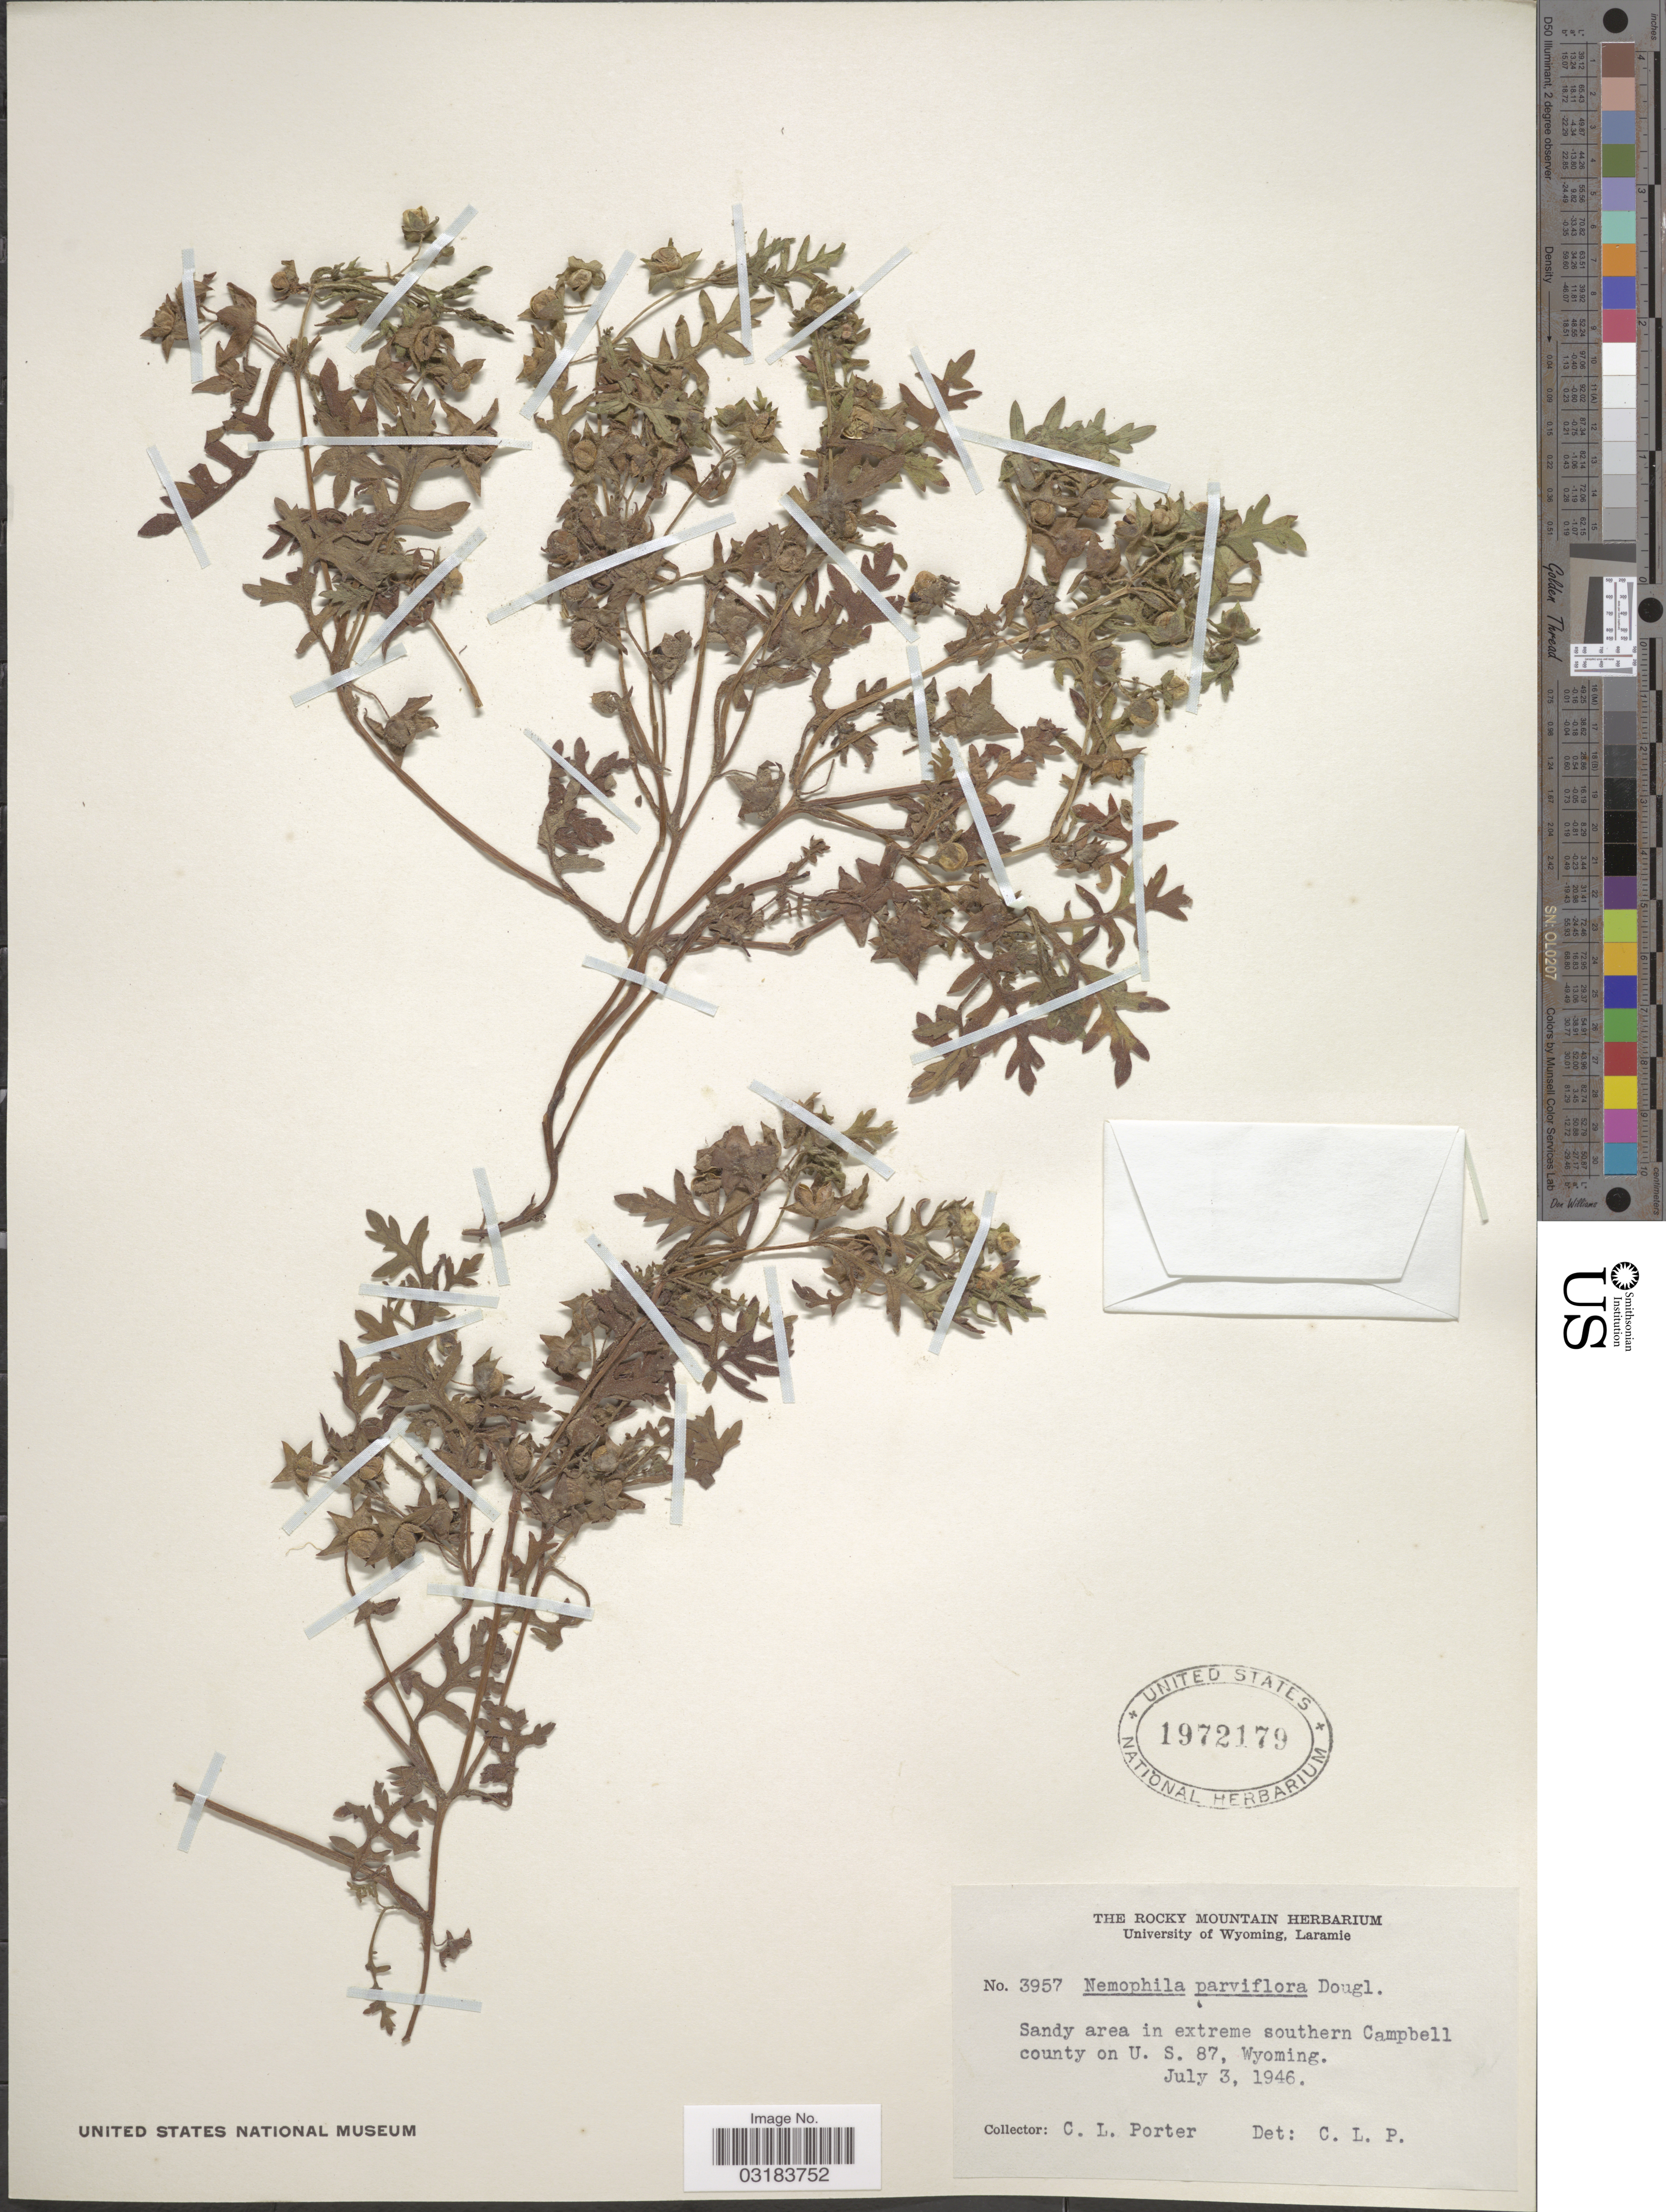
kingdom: Plantae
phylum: Tracheophyta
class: Magnoliopsida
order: Boraginales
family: Hydrophyllaceae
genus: Nemophila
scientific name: Nemophila parviflora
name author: Douglas ex Benth.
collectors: C. L. Porter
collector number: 3957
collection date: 1946-07-03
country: United States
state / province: Wyoming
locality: Sandy area in extreme southern Campbell county on U.S. 87.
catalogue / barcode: US 1972179